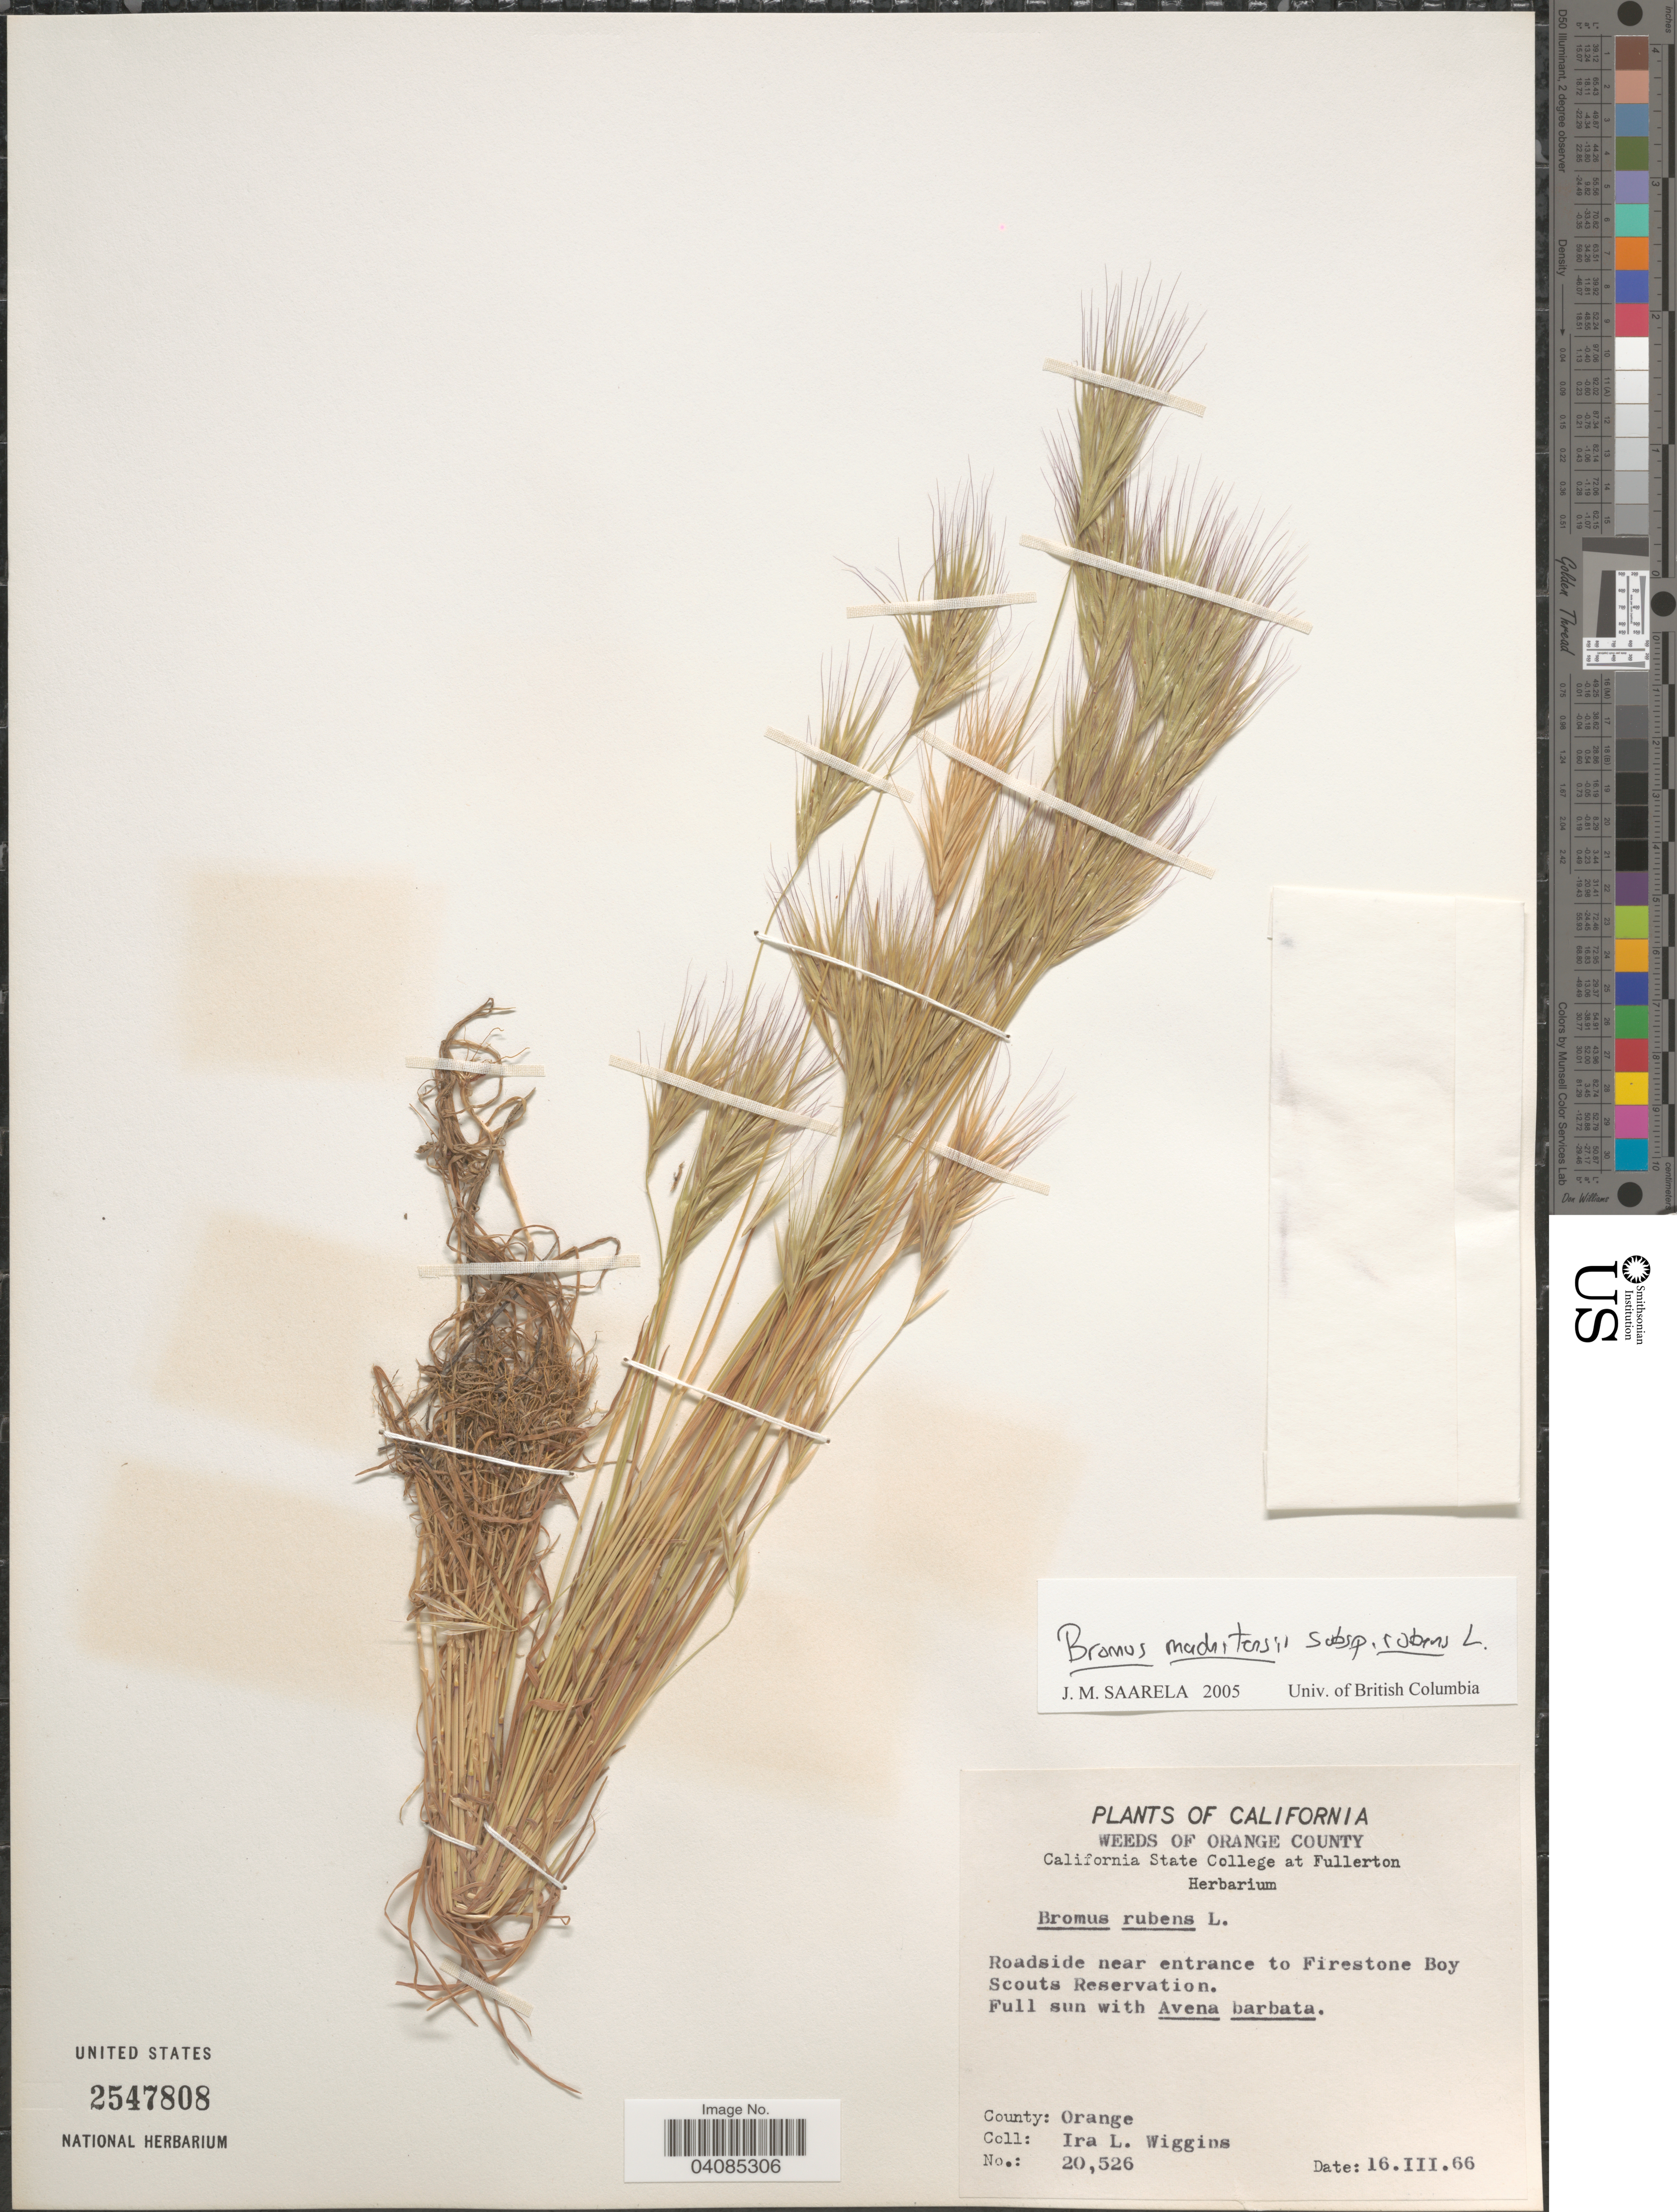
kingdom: Plantae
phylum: Tracheophyta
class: Liliopsida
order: Poales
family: Poaceae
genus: Bromus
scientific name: Bromus rubens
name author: L.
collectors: I. L. Wiggins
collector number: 20526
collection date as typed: Transcribed d/m/y: 16/3/66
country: United States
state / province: California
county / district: Orange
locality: Roadside near entrance to Firestone Boy Scouts Reservation. County: Orange.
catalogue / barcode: US 2547808